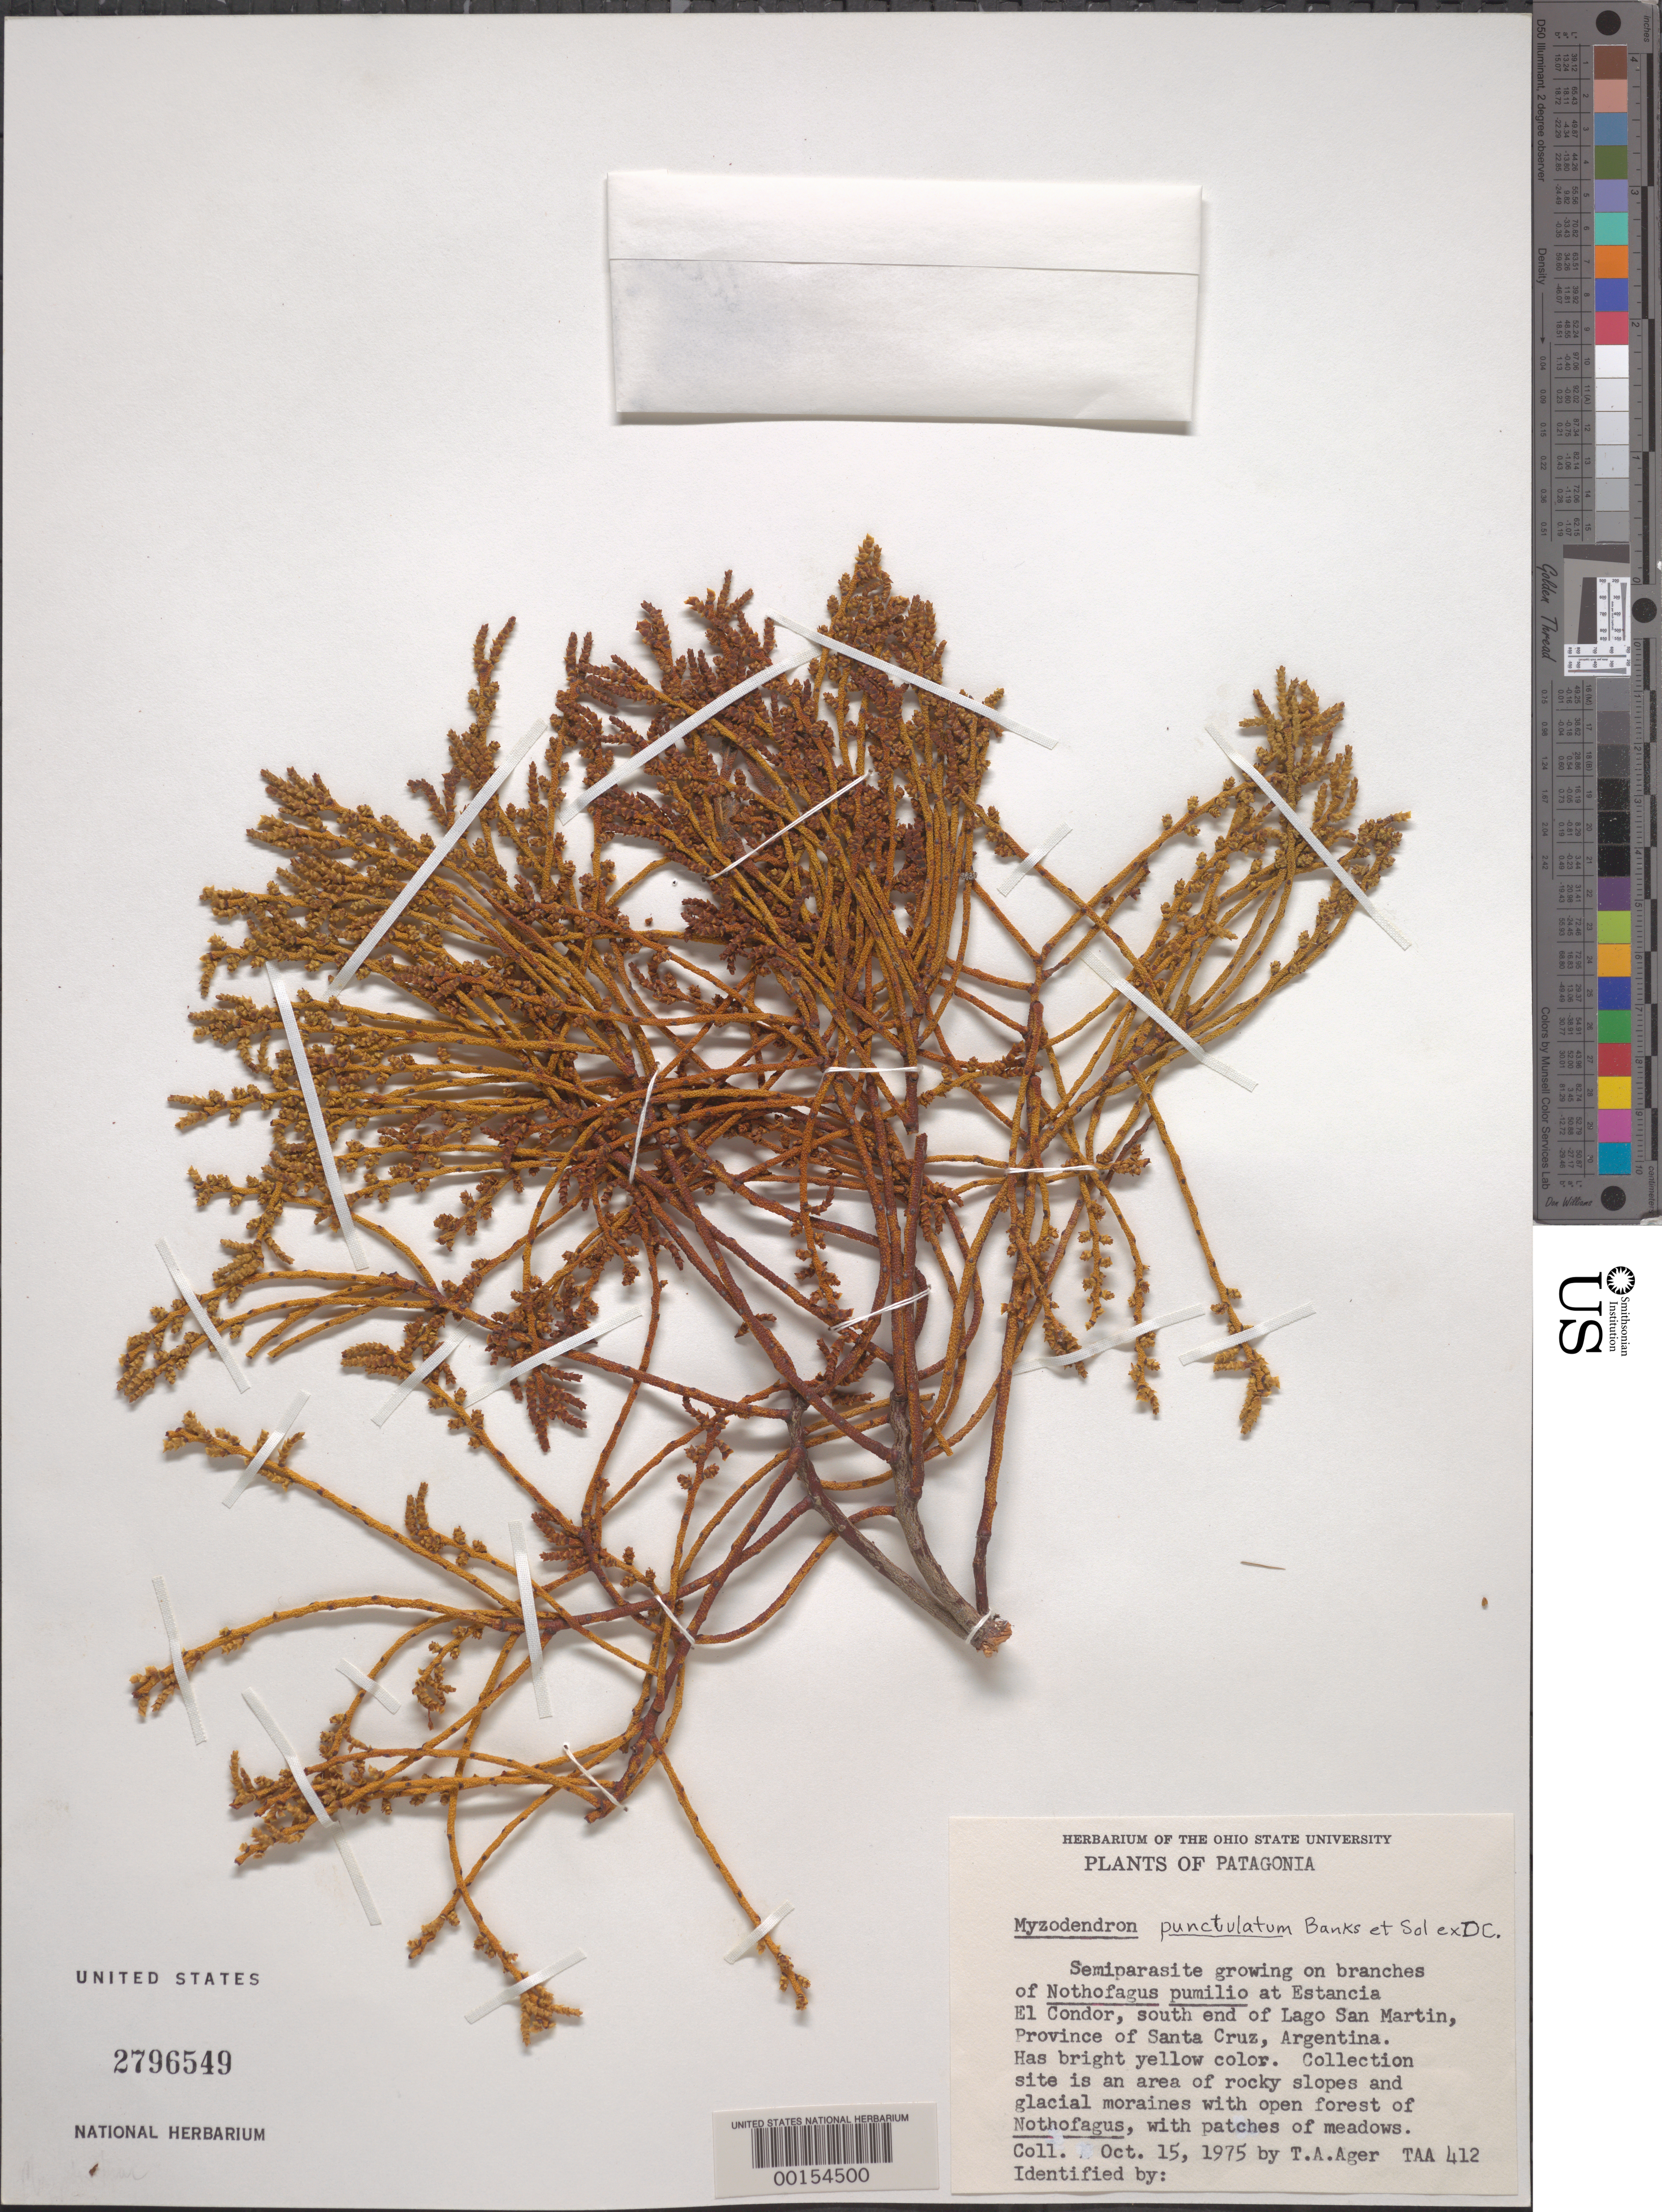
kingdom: Plantae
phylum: Tracheophyta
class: Magnoliopsida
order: Santalales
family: Misodendraceae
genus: Misodendrum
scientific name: Misodendrum punctulatum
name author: Sol. ex DC.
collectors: T. A. Ager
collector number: TAA 412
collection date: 1975-10-15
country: Argentina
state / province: Santa Cruz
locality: Patagonia. At Estancia El Condor, south end of Lago San Martin.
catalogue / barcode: US 2796549